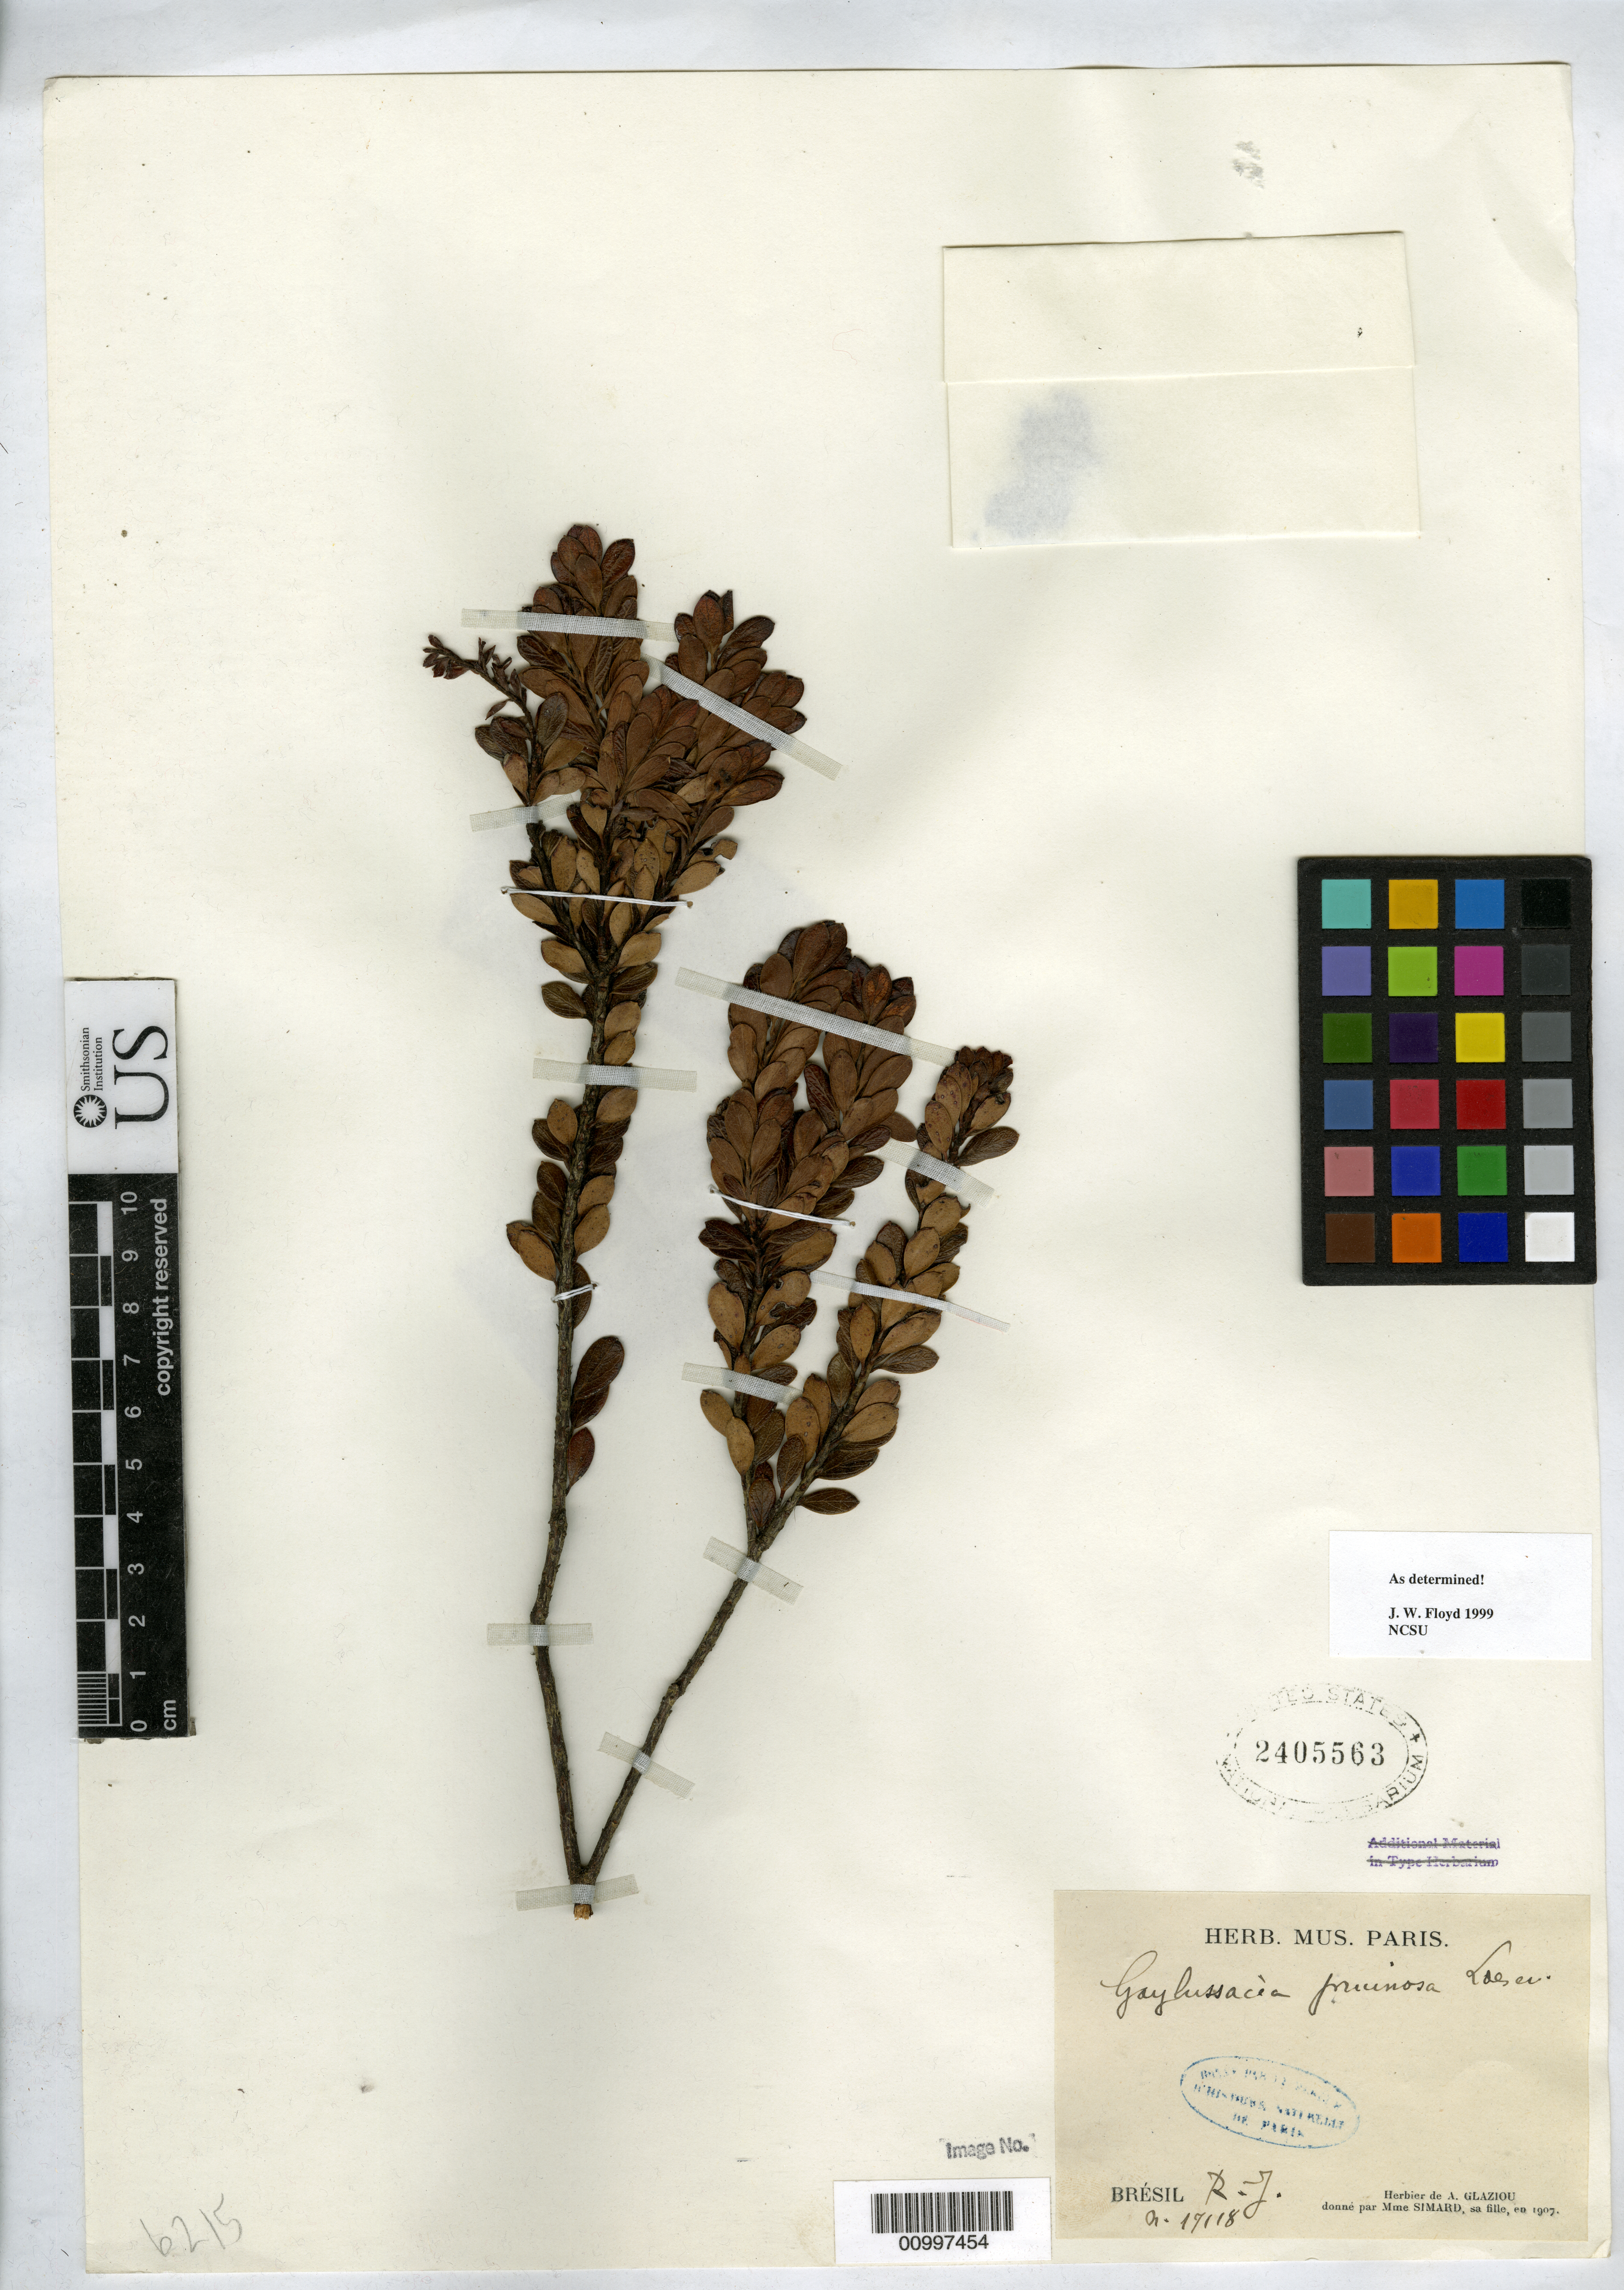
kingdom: Plantae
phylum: Tracheophyta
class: Magnoliopsida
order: Ericales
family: Ericaceae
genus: Gaylussacia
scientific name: Gaylussacia pruinosa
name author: Loes.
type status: Isotype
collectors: A. F. M. Glaziou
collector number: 17118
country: Brazil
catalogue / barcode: US 2405563